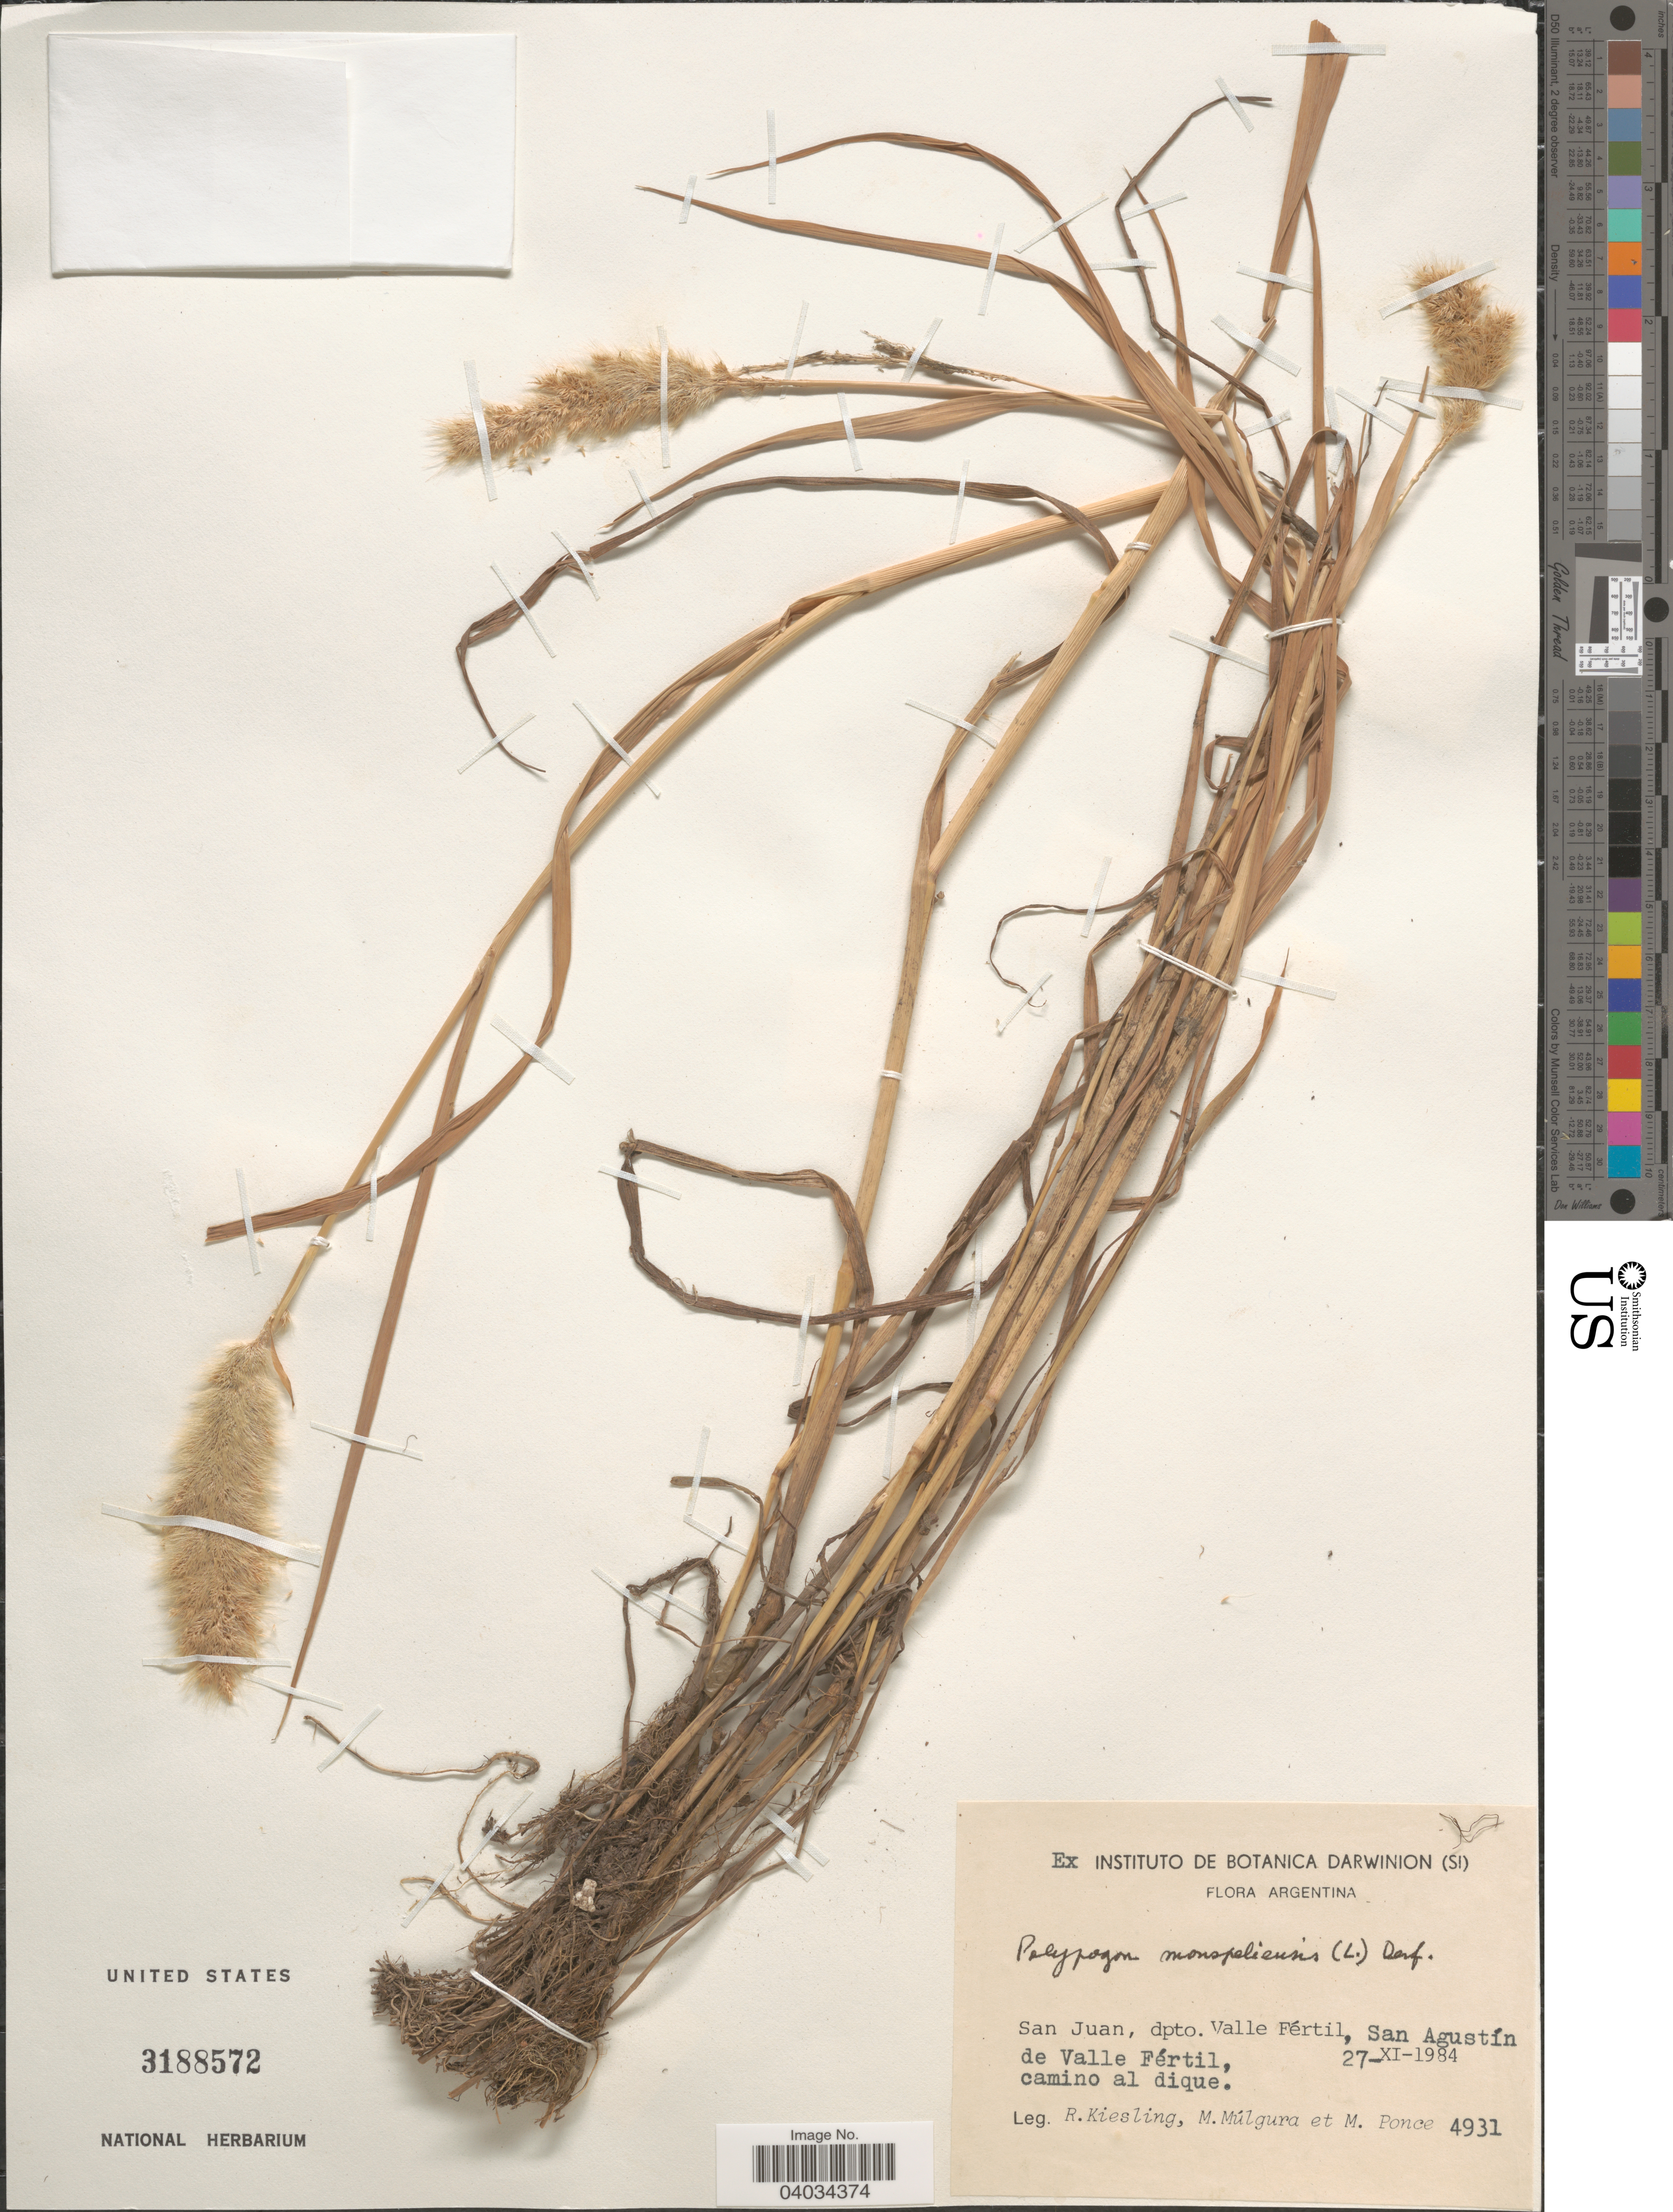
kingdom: Plantae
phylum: Tracheophyta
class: Liliopsida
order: Poales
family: Poaceae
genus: Polypogon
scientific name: Polypogon monspeliensis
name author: (L.) Desf.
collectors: R. Kiesling, M. Múlgura & M. Ponce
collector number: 4931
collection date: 1984-11-27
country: Argentina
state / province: San Juan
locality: Dpto. Valle Fértil, San Agustín de Valle Fértil, camino al dique.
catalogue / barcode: US 3188572